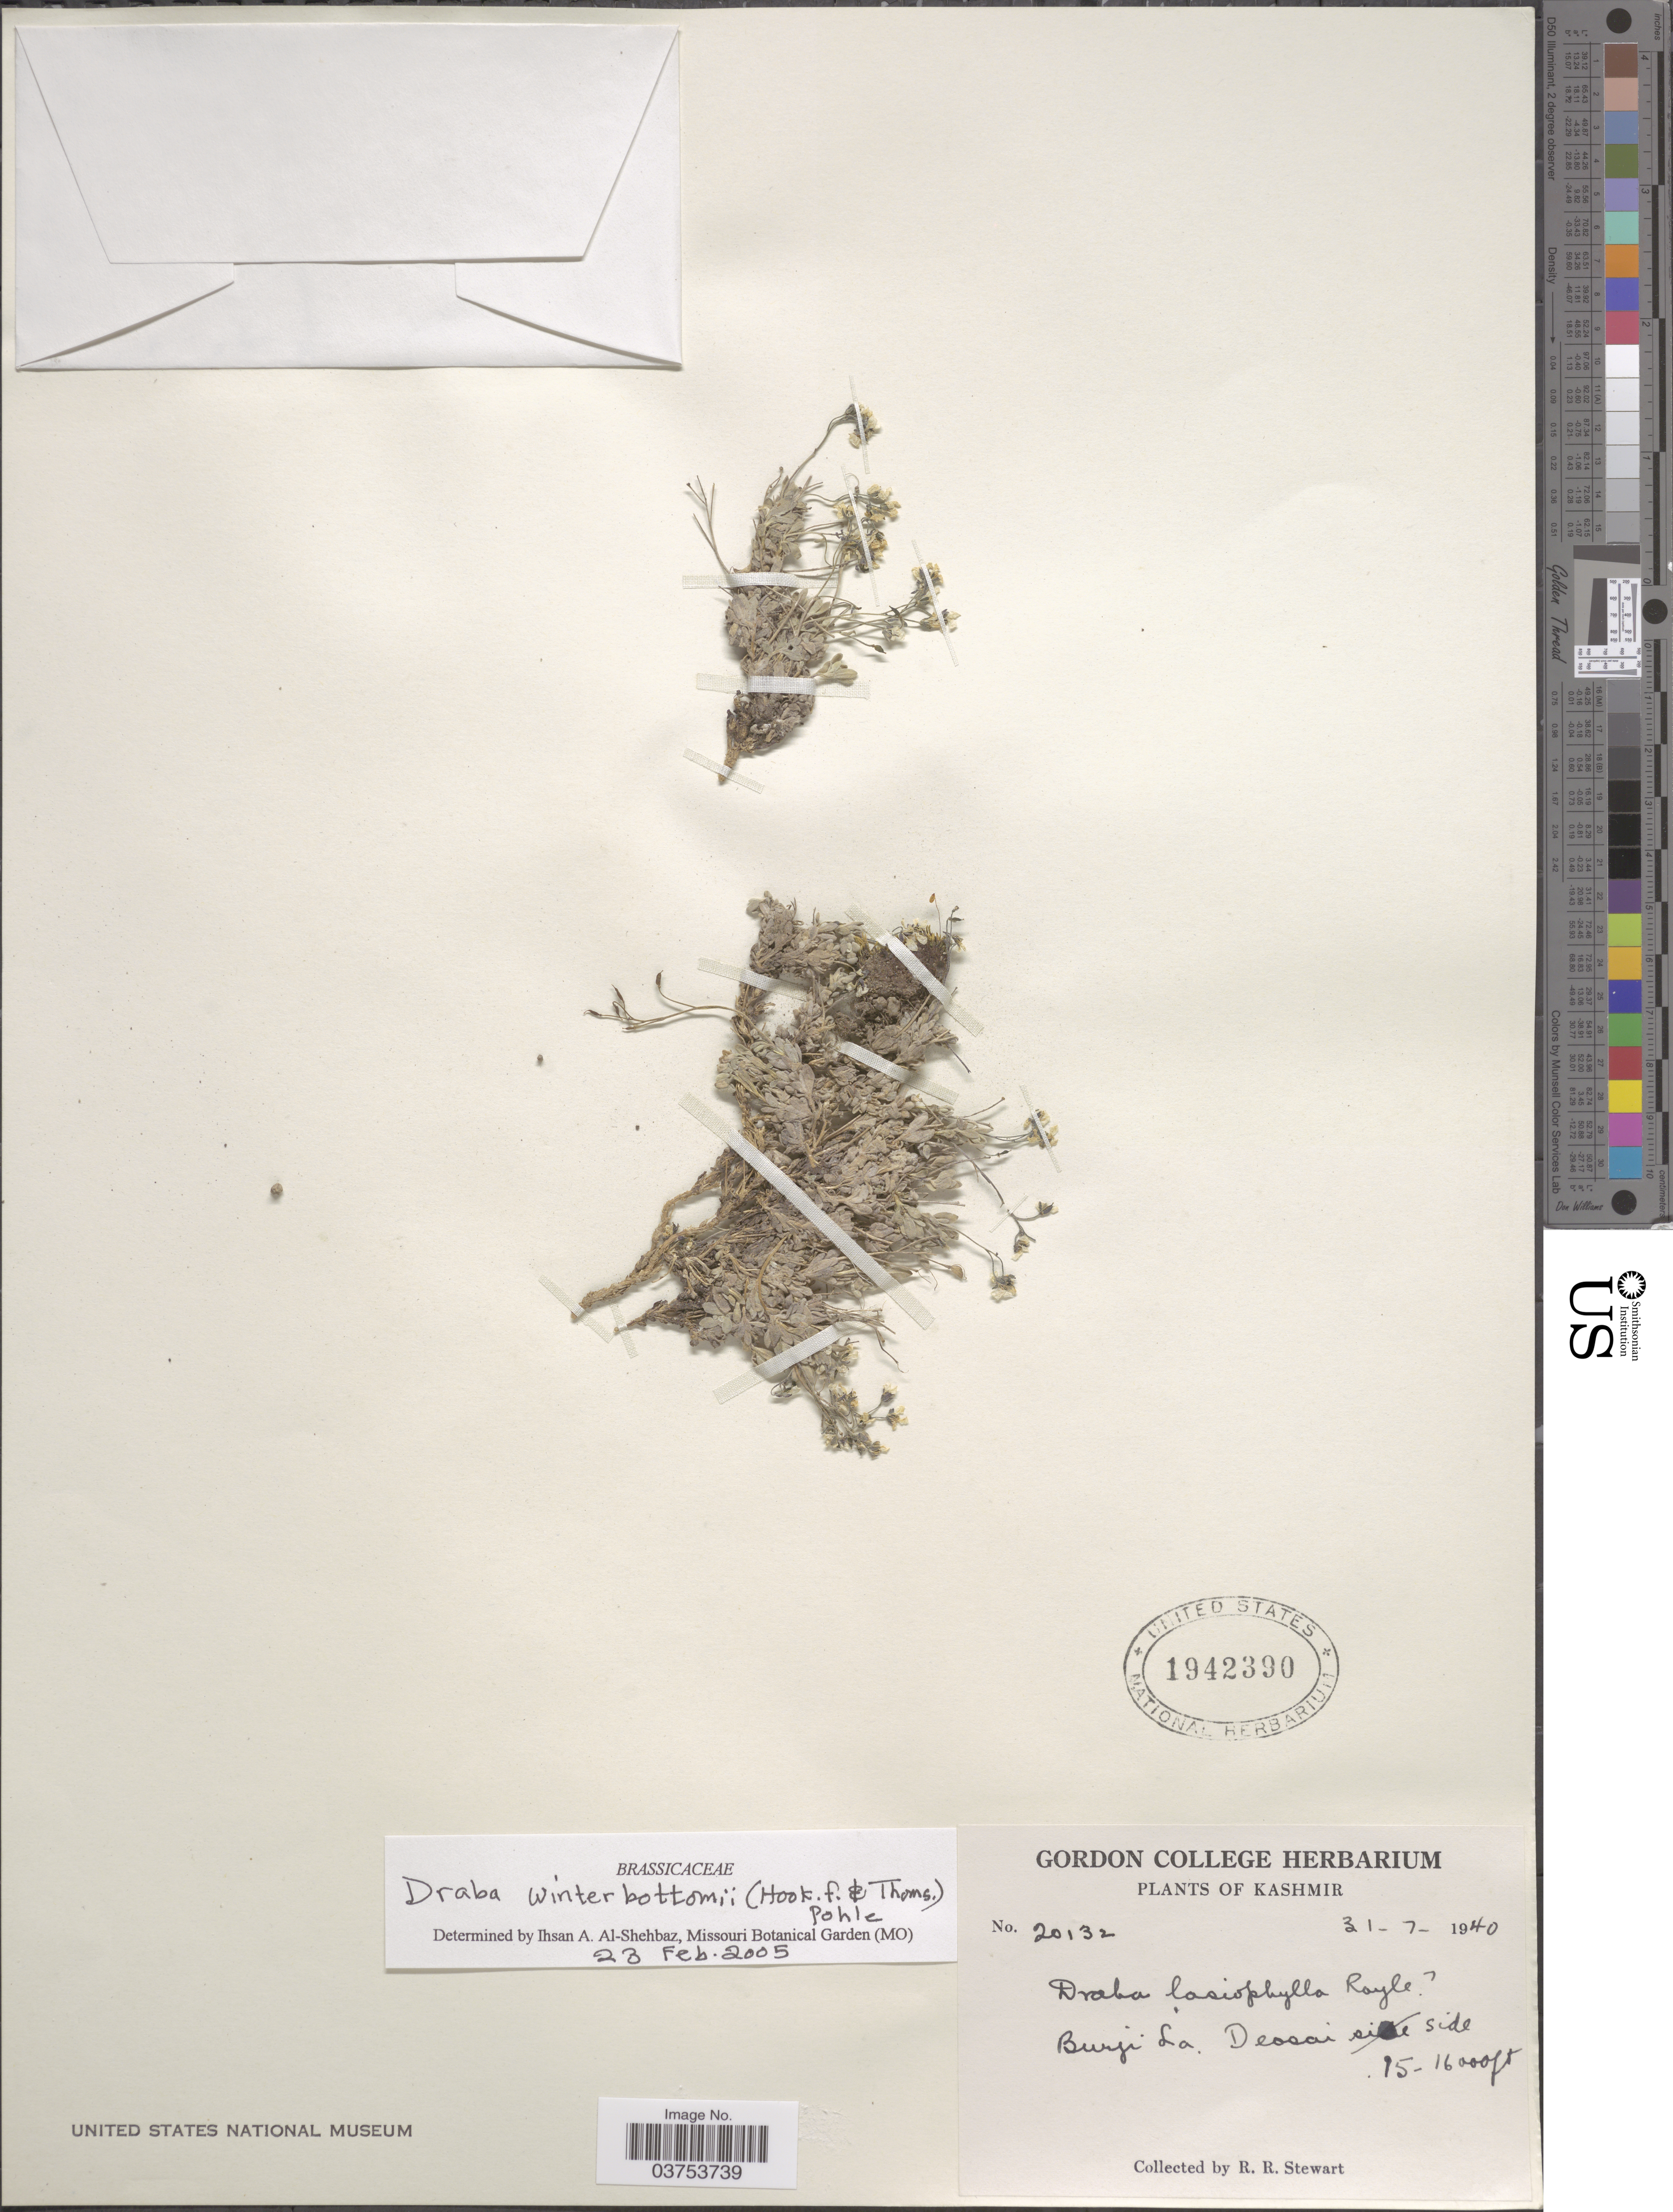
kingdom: Plantae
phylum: Tracheophyta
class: Magnoliopsida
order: Brassicales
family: Brassicaceae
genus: Draba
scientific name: Draba winterbottomii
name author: (Hook. f. & Thomson) Pohle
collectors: R. Stewart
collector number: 20132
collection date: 1940-07-31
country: India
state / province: Jammu and Kashmir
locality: Kashmir. Burji La. Deosai side.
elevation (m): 4572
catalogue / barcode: US 1942390